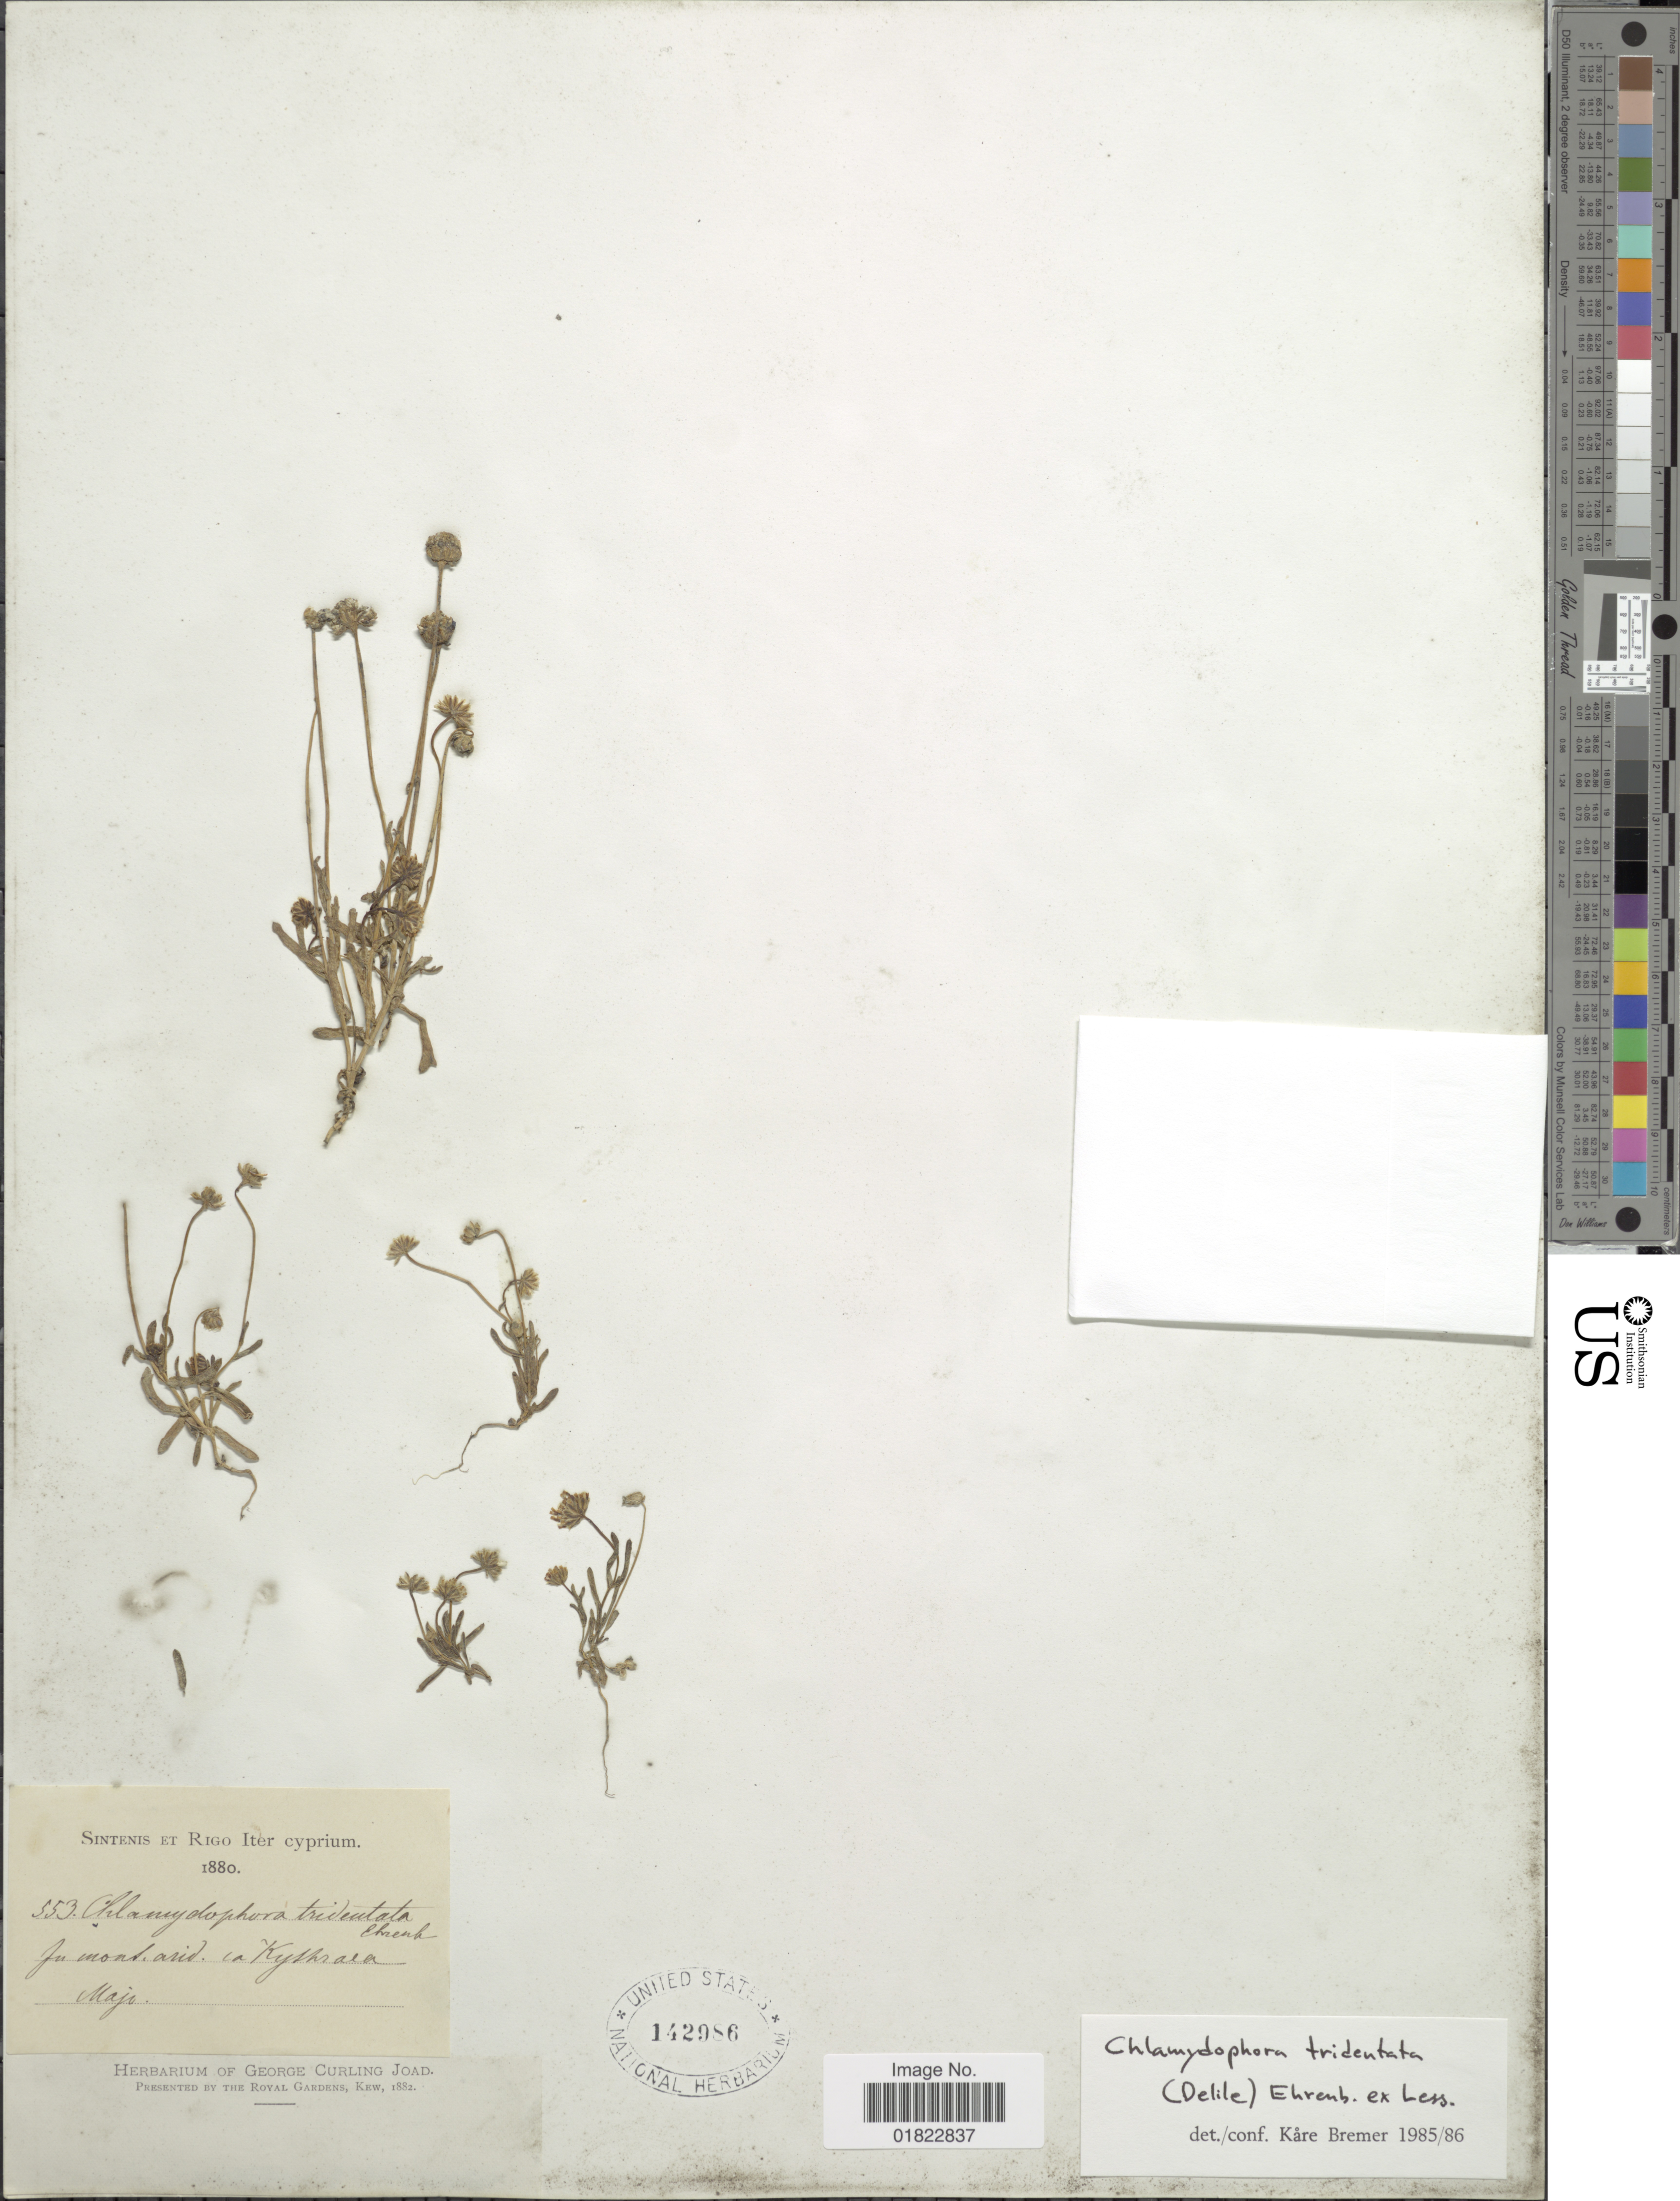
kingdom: Plantae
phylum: Tracheophyta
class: Magnoliopsida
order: Asterales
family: Asteraceae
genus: Chlamydophora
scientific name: Chlamydophora tridentata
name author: Ehrenb. ex Less.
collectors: -. Sintenis & -- Rigo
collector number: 553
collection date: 1880-05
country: Cyprus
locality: Iter Cyprium. In mont. arid. ca Kyshara. [interpreted]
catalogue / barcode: US 142986